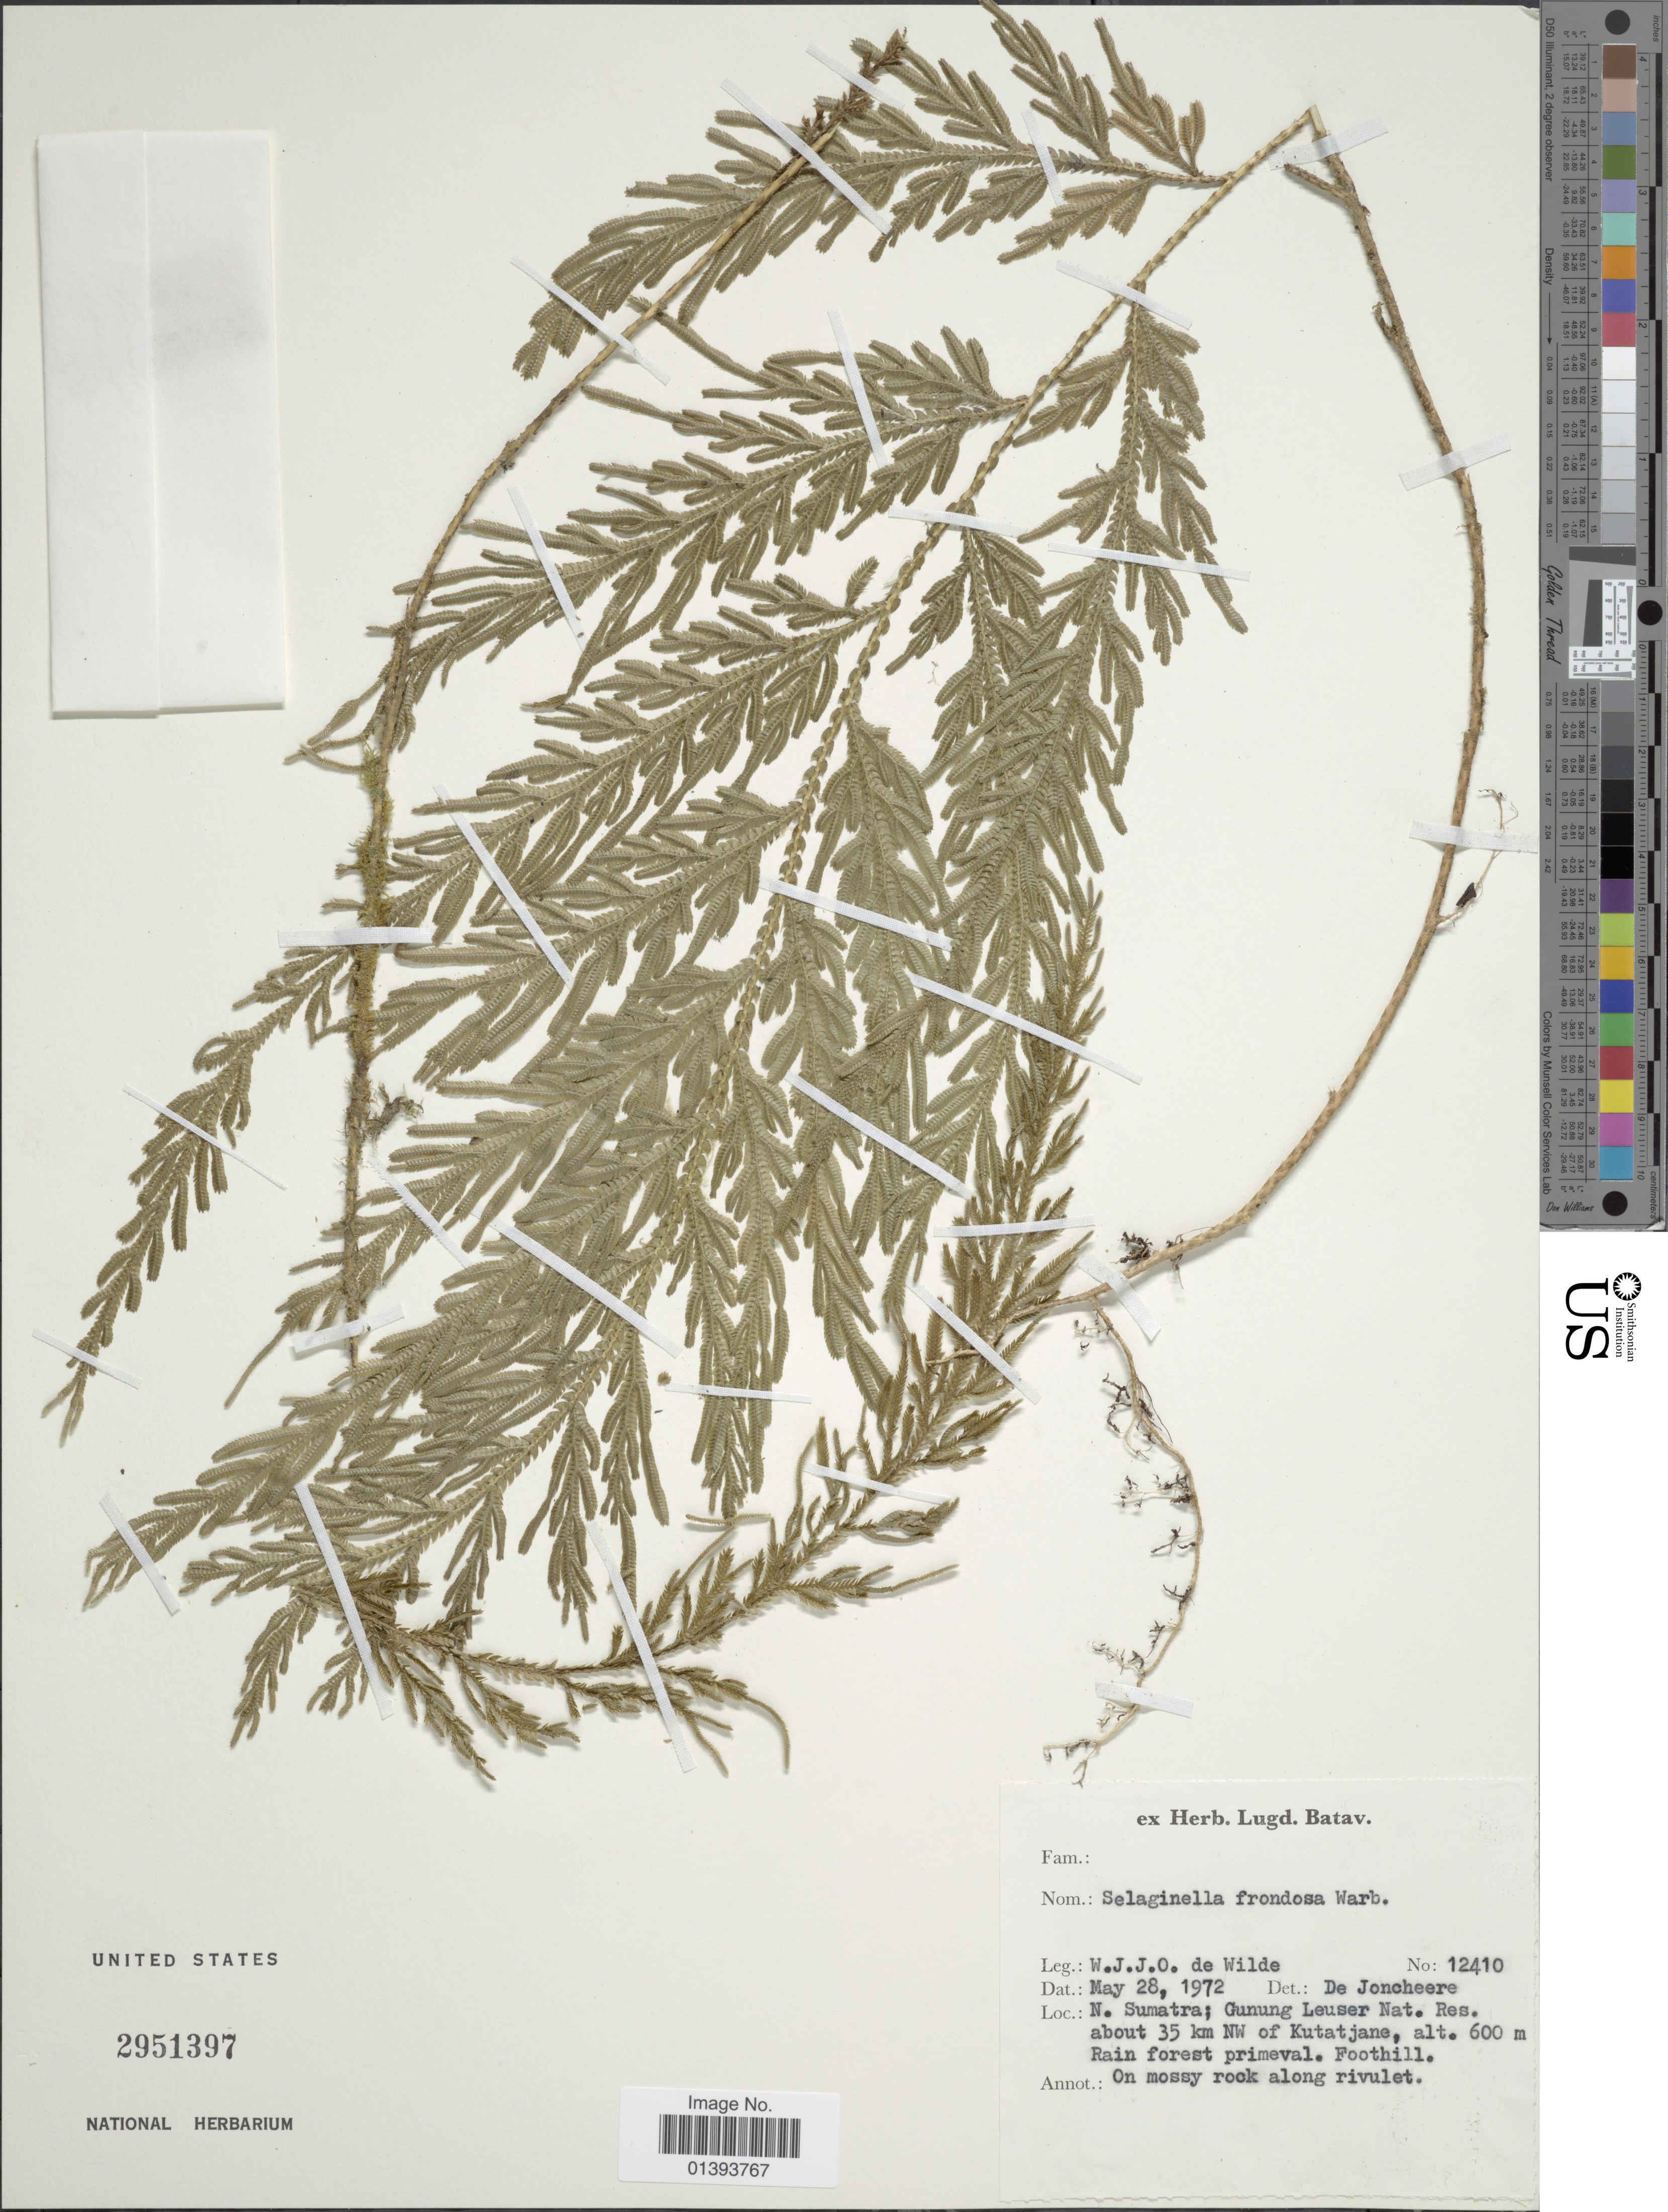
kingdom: Plantae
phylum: Tracheophyta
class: Lycopodiopsida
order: Selaginellales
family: Selaginellaceae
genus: Selaginella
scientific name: Selaginella frondosa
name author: Warb.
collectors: W. J. de Wilde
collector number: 12410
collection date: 1972-05-28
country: Indonesia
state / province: Sumatra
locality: N. Sumatra, Gunung Leuser Nat. Res. About 35km NW of Kutatjane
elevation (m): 600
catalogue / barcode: US 2951397